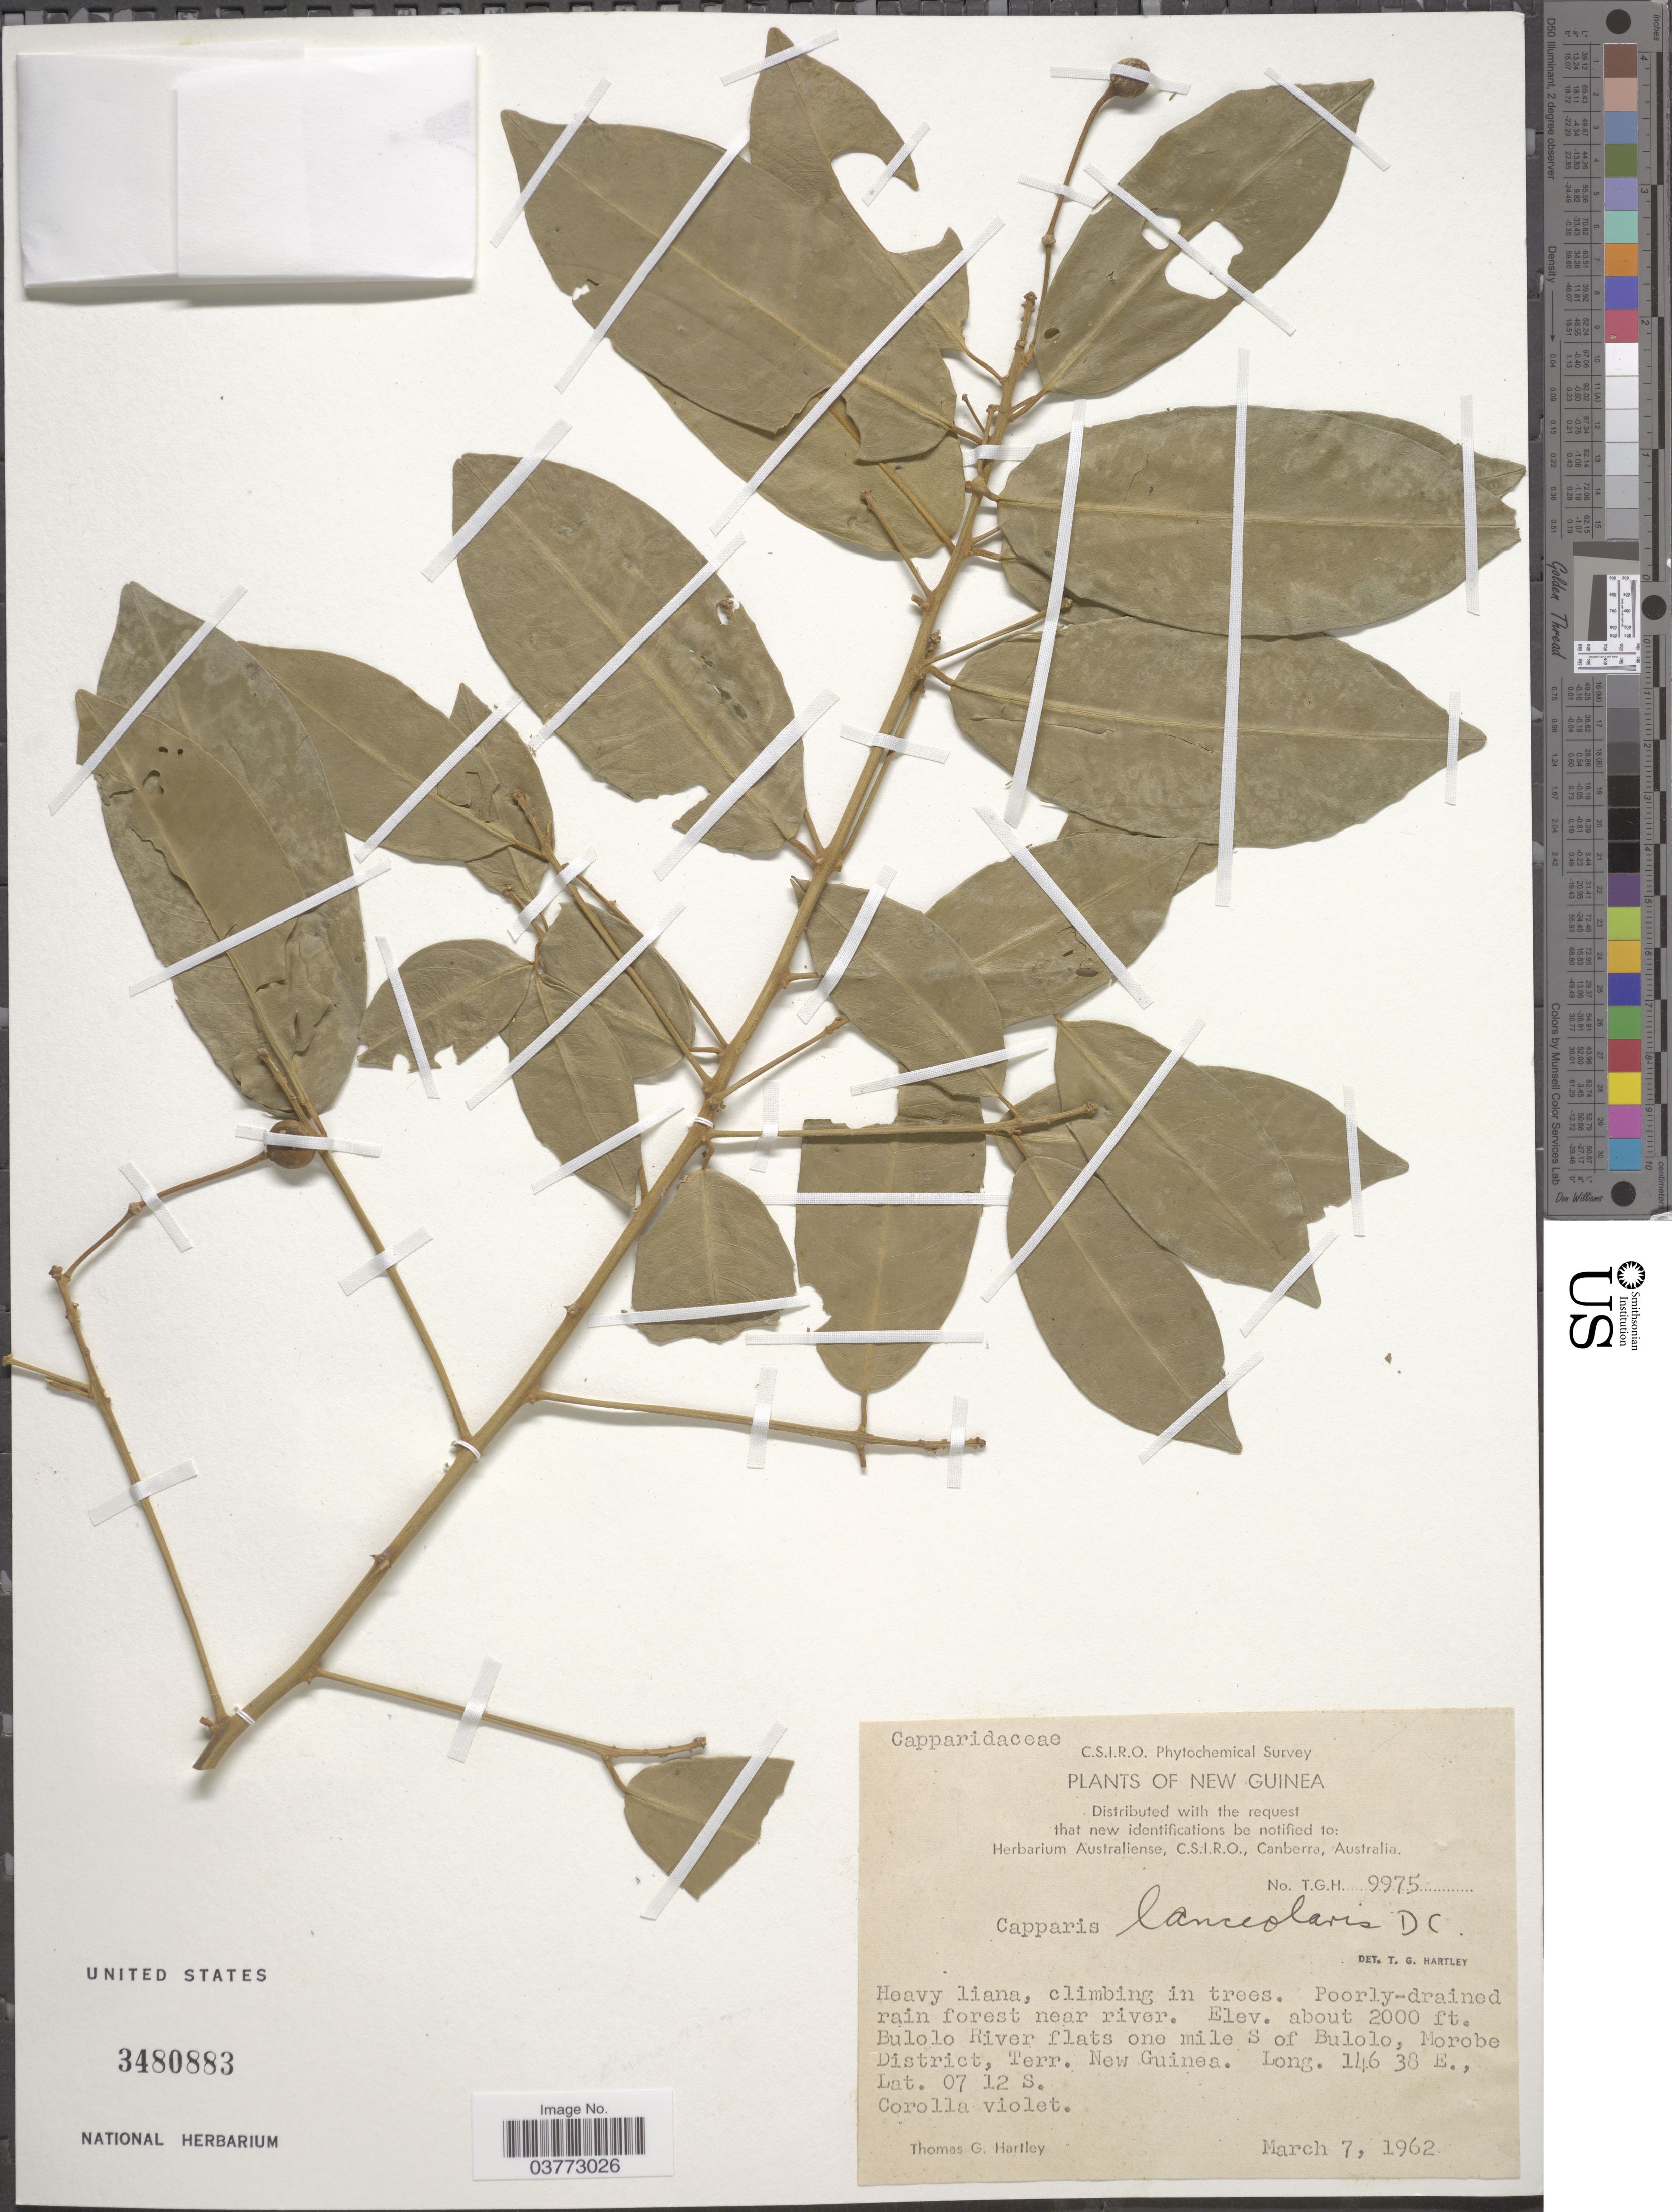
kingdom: Plantae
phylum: Tracheophyta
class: Magnoliopsida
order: Brassicales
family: Capparaceae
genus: Capparis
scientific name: Capparis lanceolaris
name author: DC.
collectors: T. G. Hartley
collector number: TGH9975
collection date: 1962-03-07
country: Papua New Guinea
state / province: Morobe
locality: New Guinea. Bulolo River flats one mile S of Bulolo, Morobe District, Terr. New Guinea.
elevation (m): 610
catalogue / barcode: US 3480883